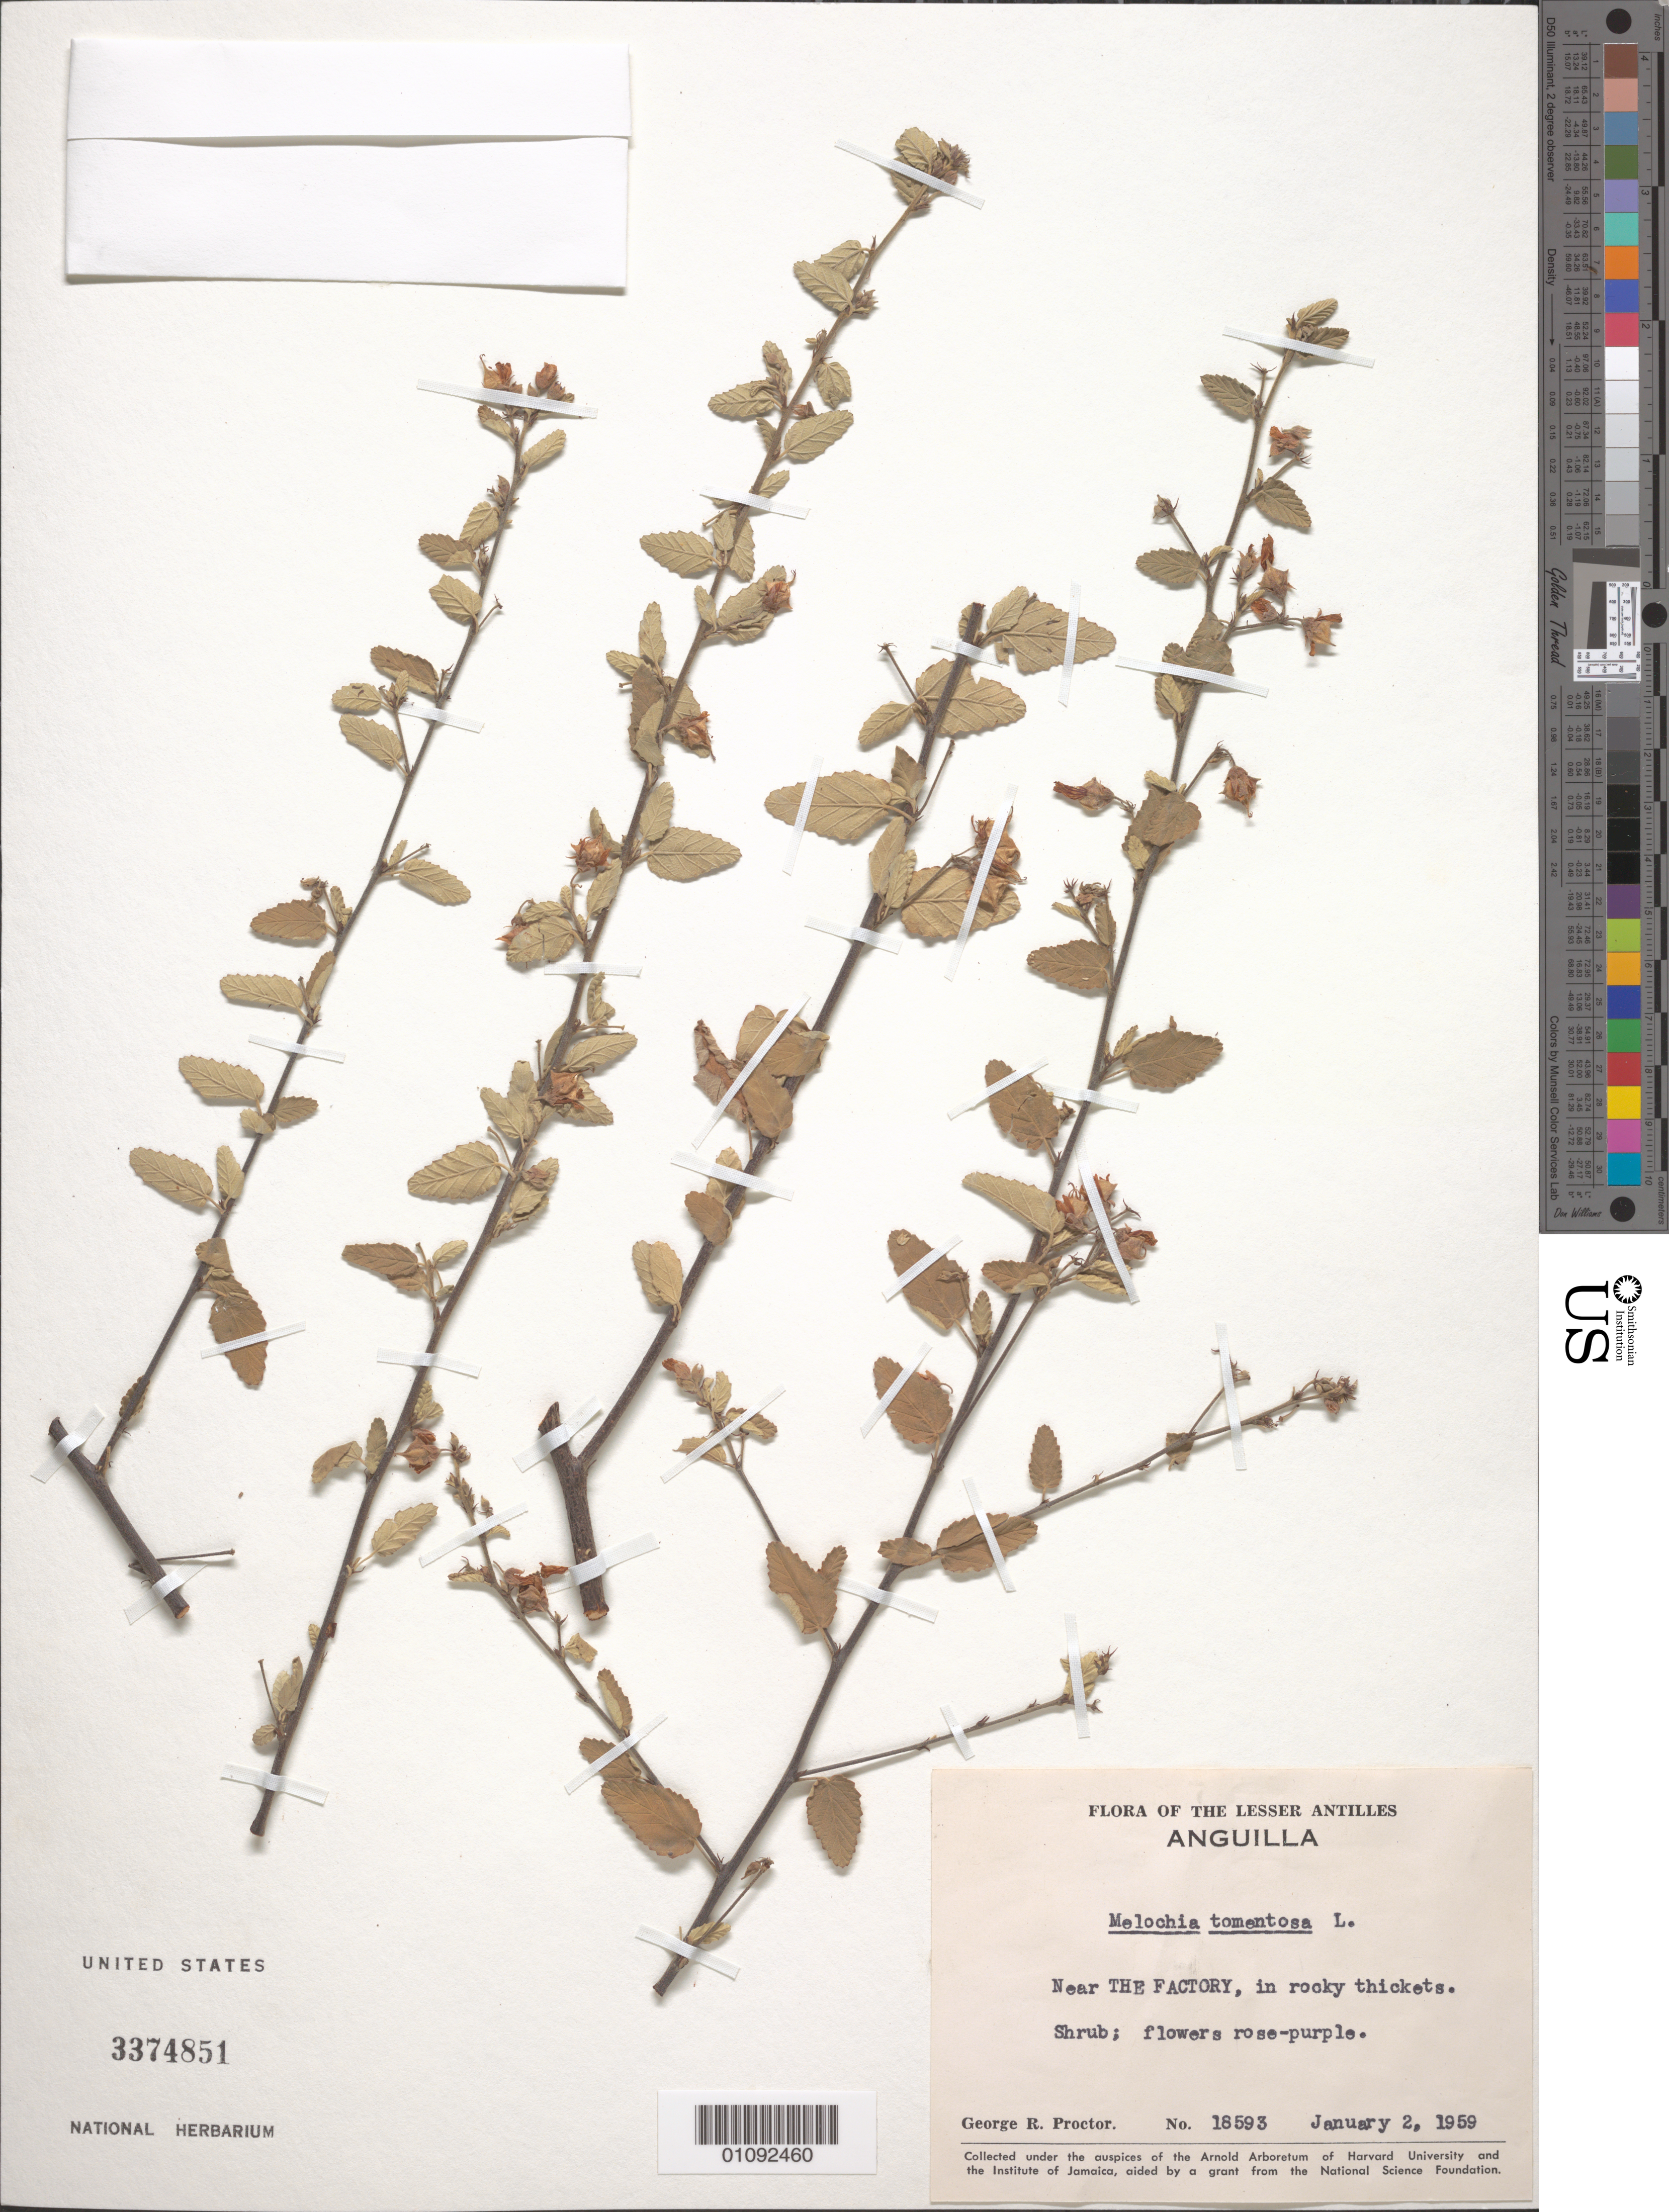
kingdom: Plantae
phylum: Tracheophyta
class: Magnoliopsida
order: Malvales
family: Malvaceae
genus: Melochia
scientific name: Melochia tomentosa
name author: L.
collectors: G. R. Proctor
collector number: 18593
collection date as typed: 02 Jan 1959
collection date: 1959-01-02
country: Anguilla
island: Anguilla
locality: Near The Factory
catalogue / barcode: US 3374851